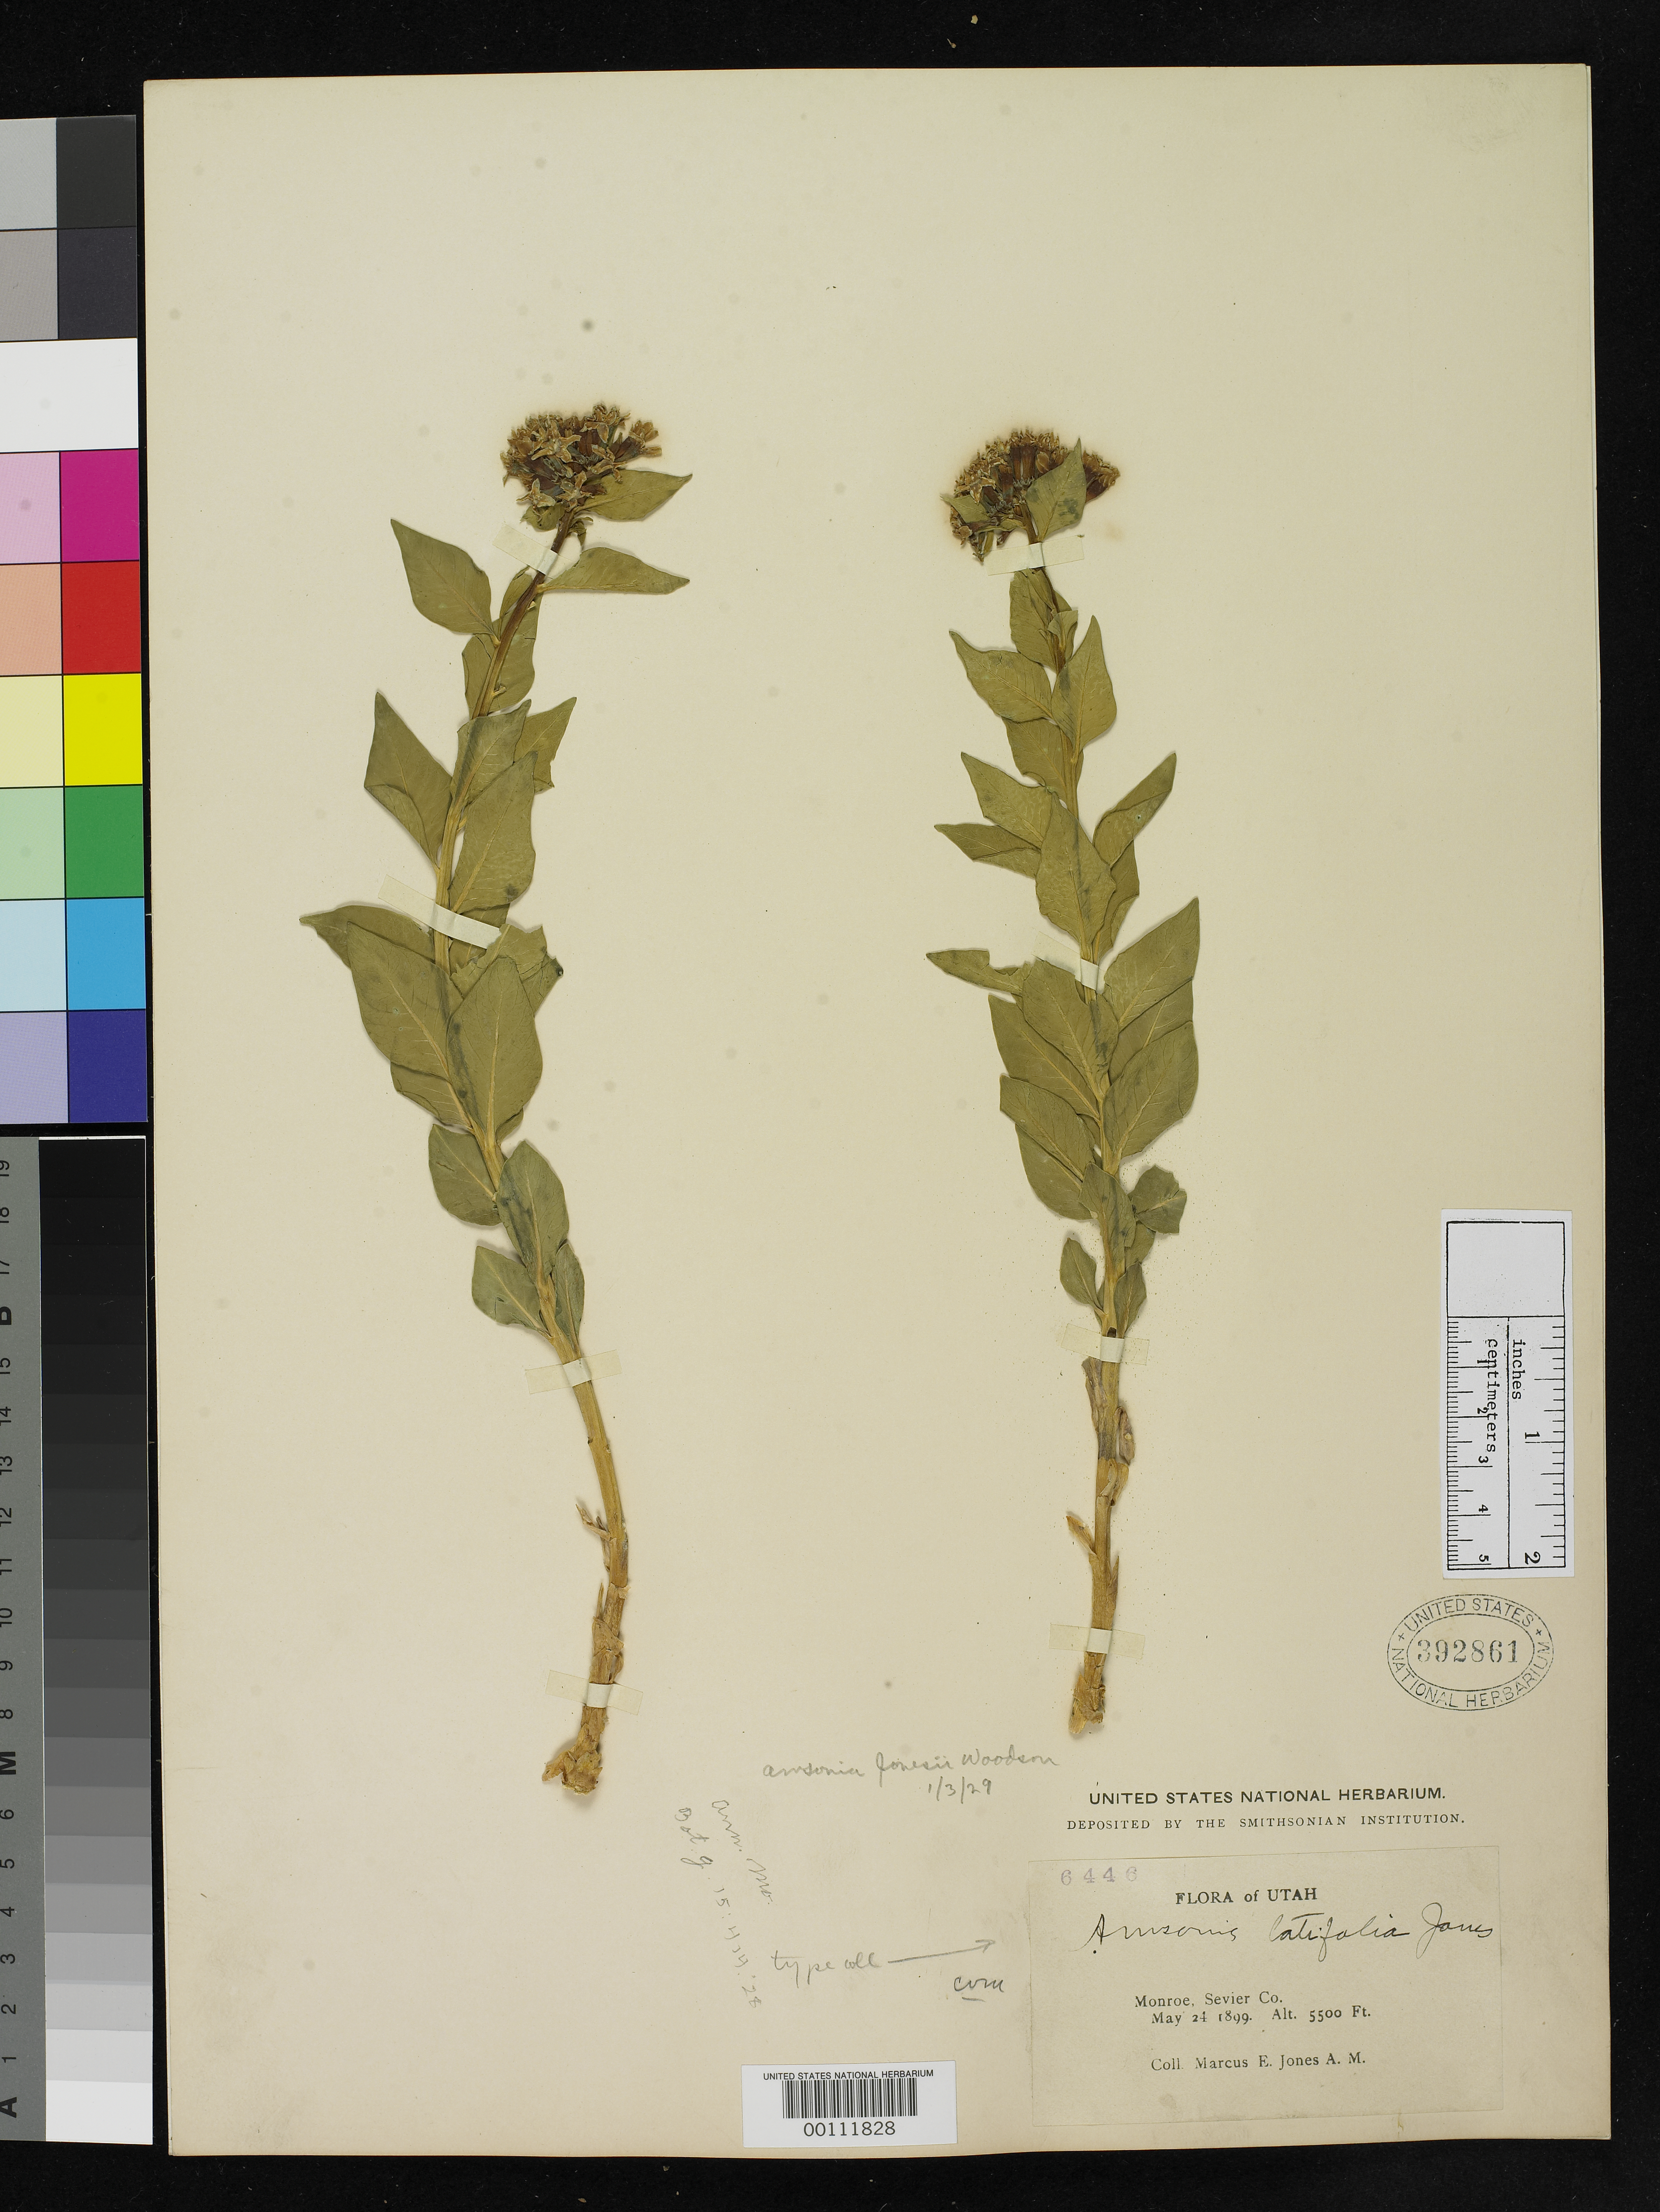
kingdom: Plantae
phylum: Tracheophyta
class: Magnoliopsida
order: Gentianales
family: Apocynaceae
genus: Amsonia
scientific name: Amsonia jonesii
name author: Woodson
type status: Isotype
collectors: M. E. Jones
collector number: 6446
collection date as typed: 24 May 1899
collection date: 1899-05-24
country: United States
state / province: Utah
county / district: Sevier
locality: Monroe.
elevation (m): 1676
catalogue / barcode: US 392861